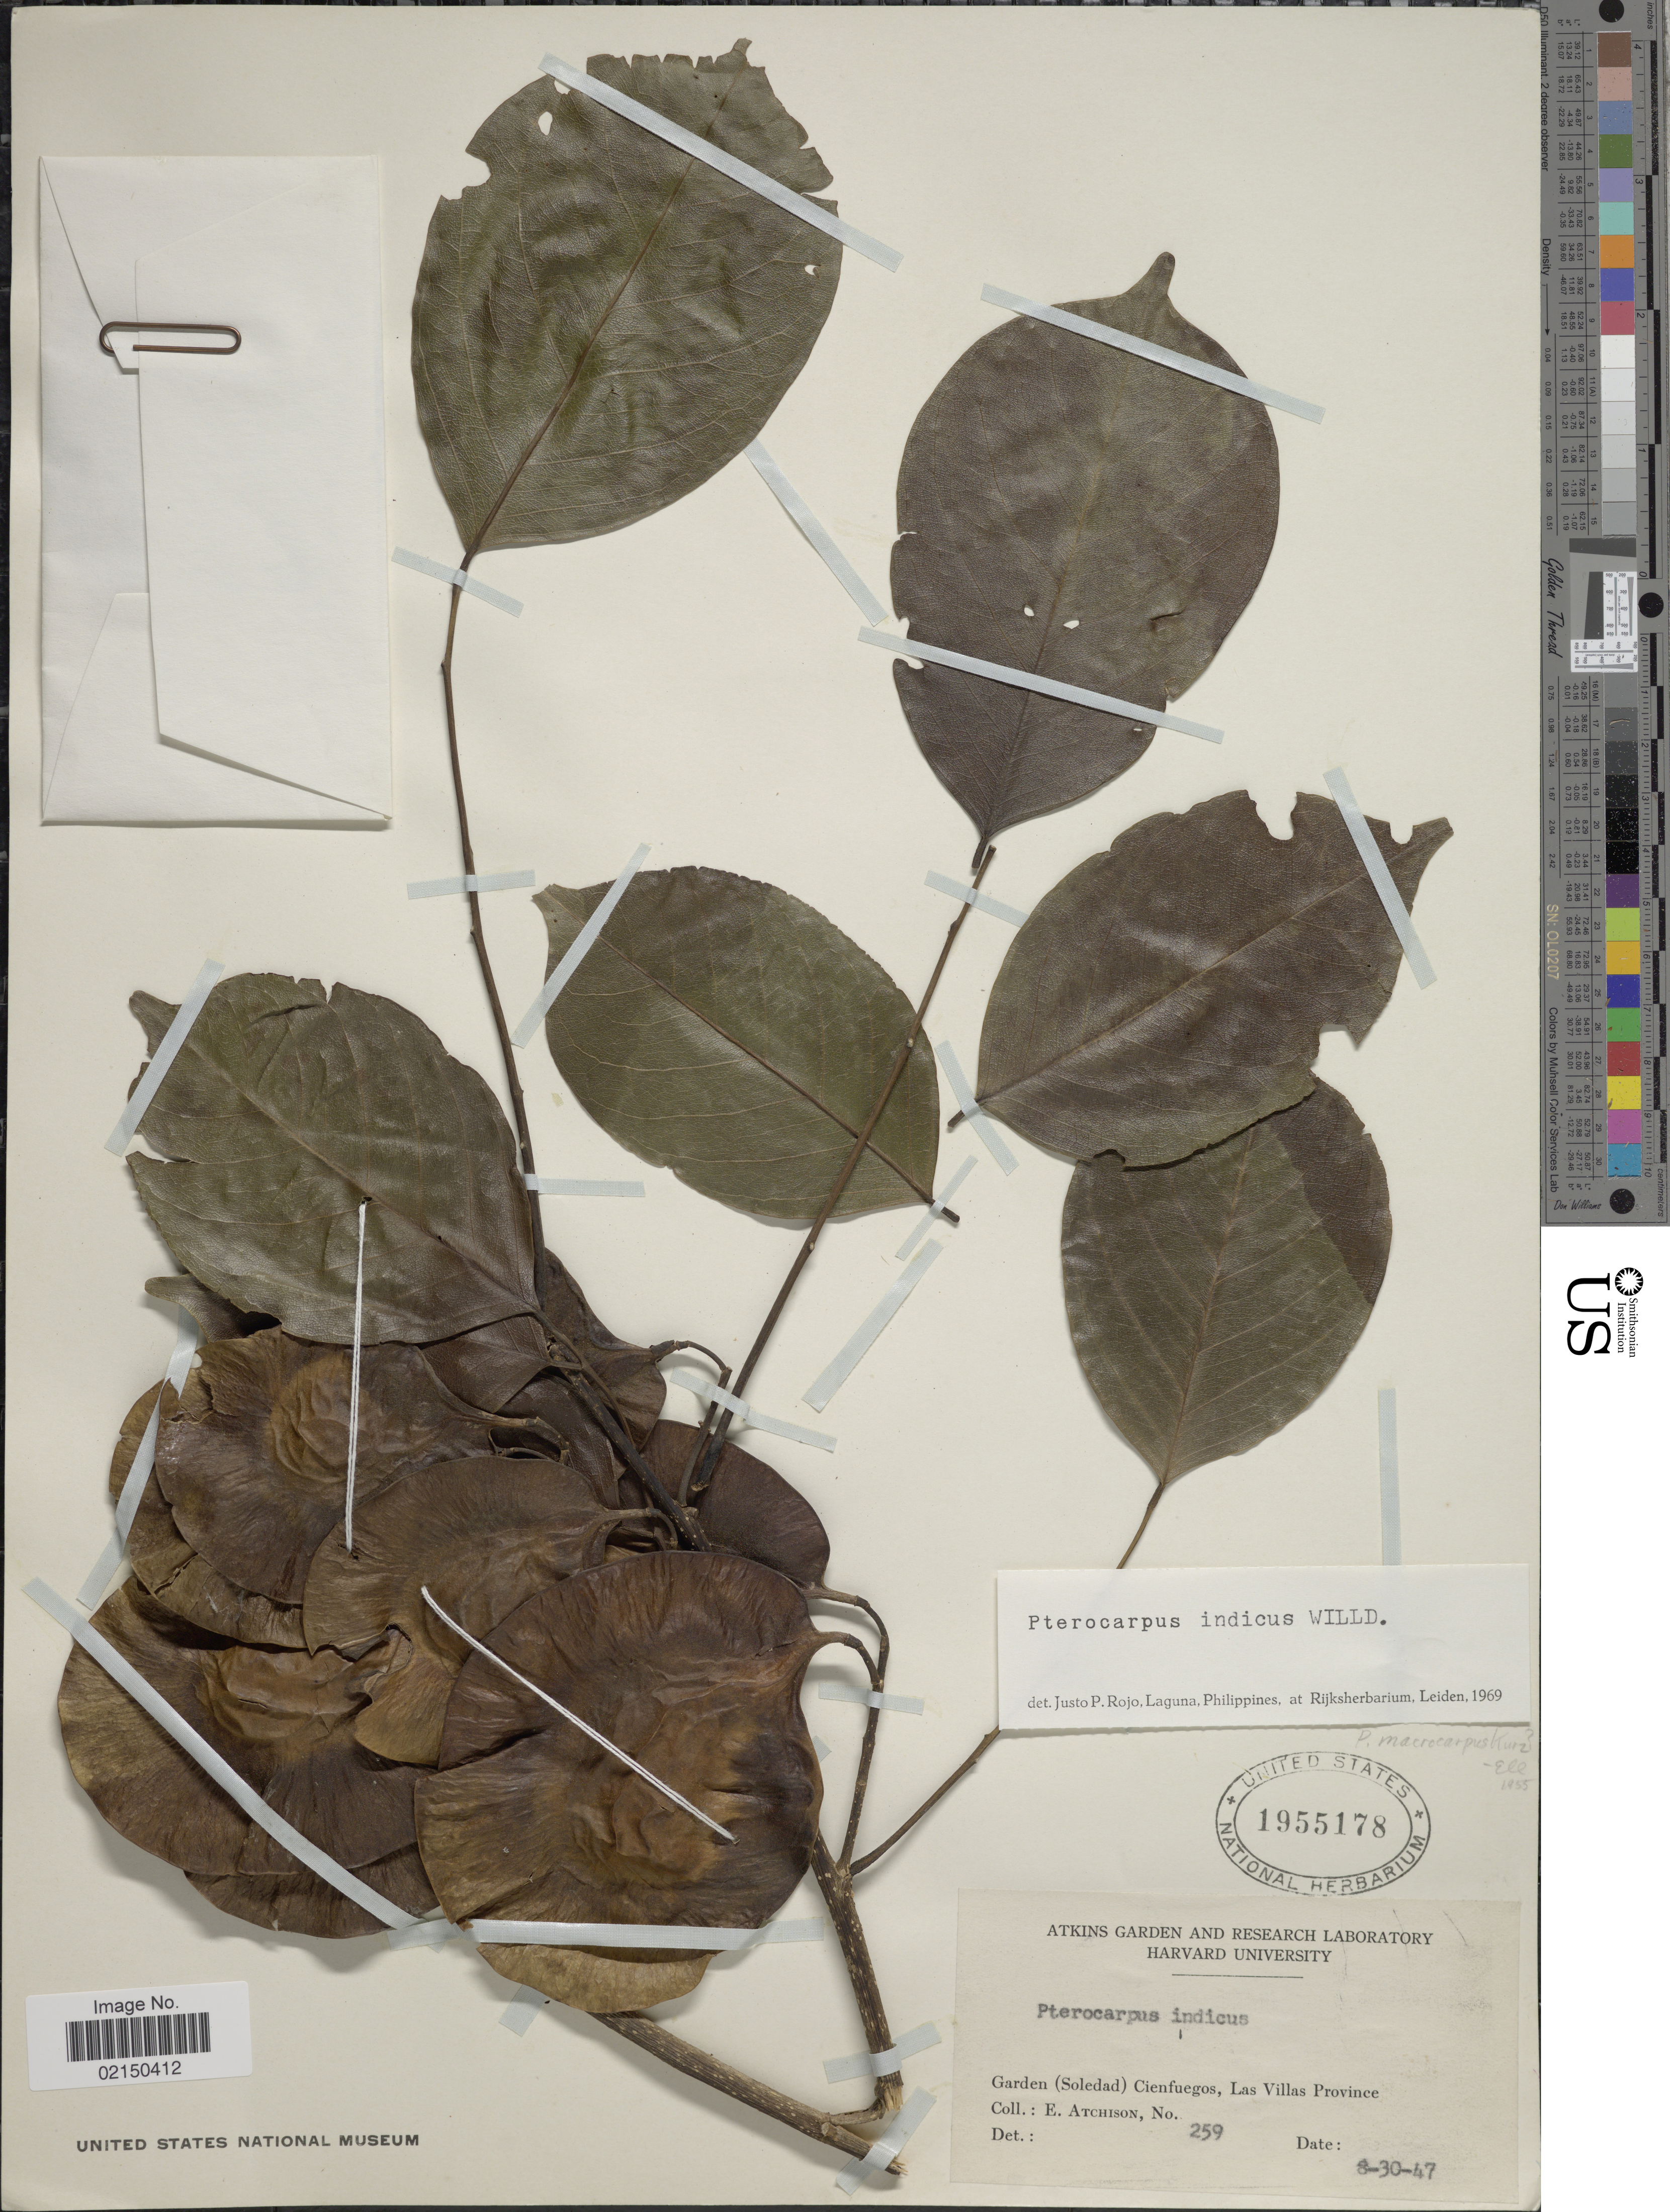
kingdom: Plantae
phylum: Tracheophyta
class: Magnoliopsida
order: Fabales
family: Fabaceae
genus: Pterocarpus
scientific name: Pterocarpus indicus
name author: Willd.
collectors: E. Atchison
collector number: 259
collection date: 1947-08-30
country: Cuba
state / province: Las Villas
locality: Garden (Soledad) Cienfuegos, Las Villas Province.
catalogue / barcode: US 1955178